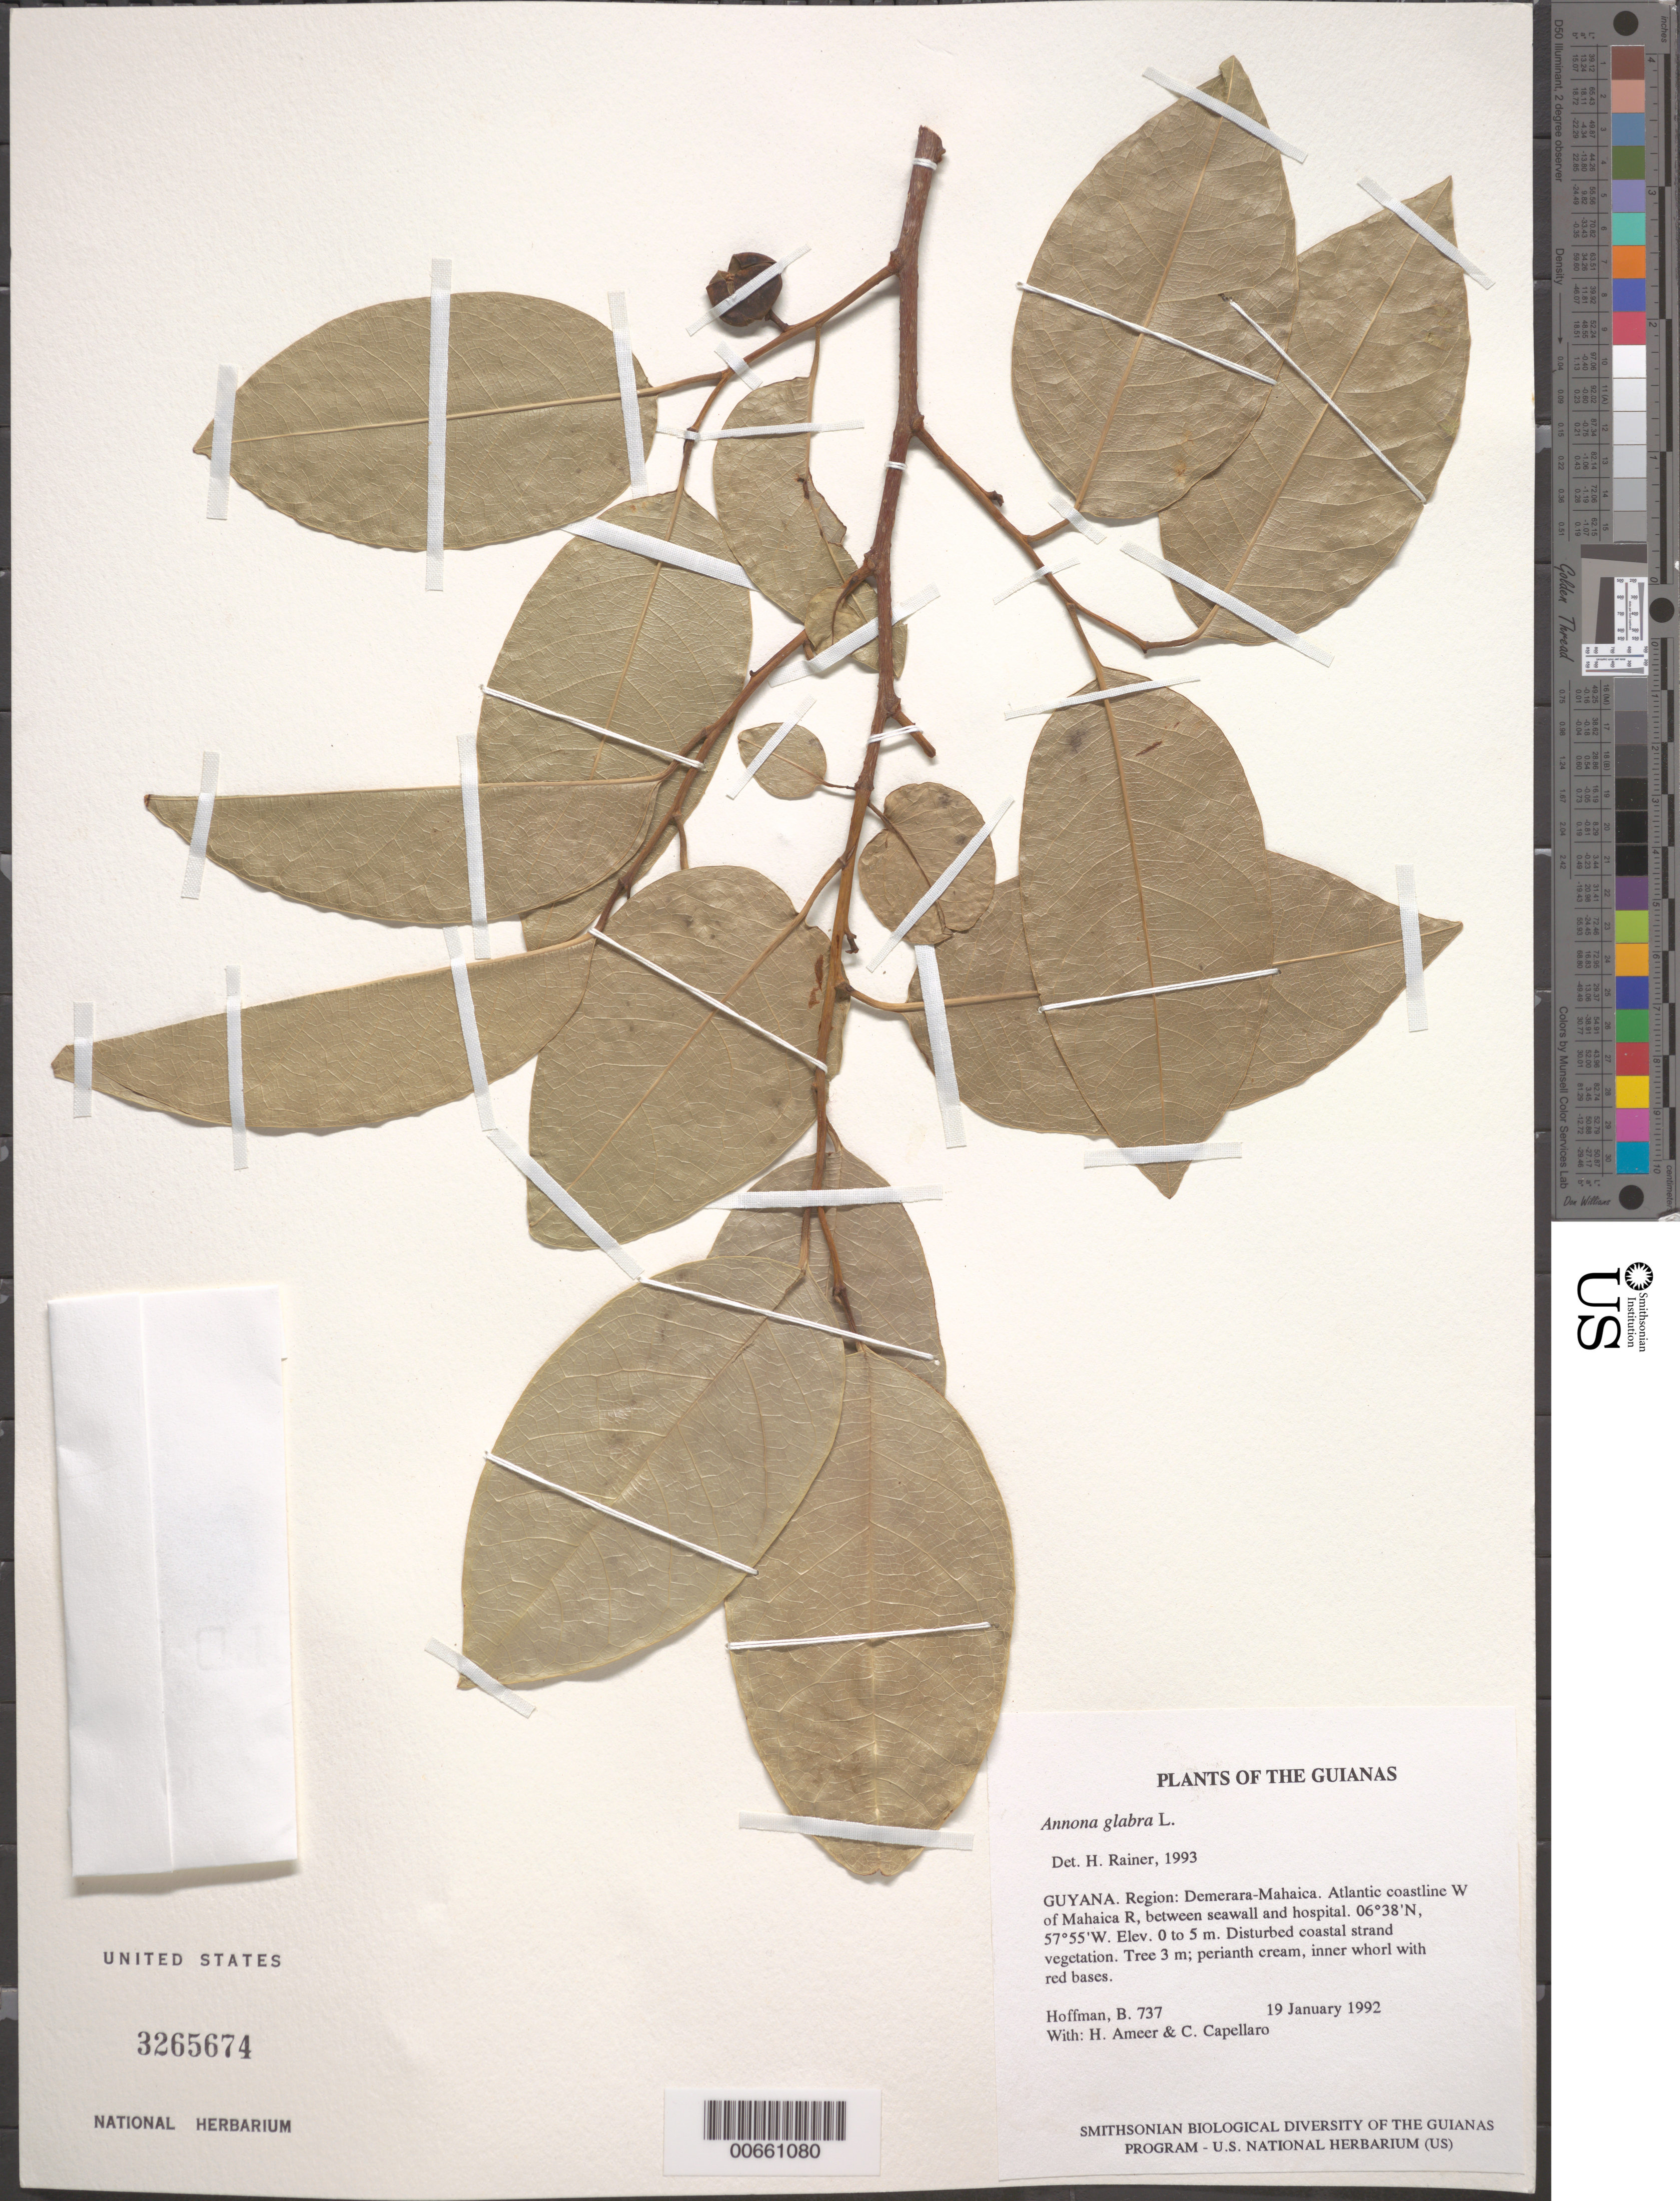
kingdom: Plantae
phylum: Tracheophyta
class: Magnoliopsida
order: Magnoliales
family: Annonaceae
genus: Annona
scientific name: Annona glabra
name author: L.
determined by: Rainer, H.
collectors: B. Hoffman, H. Ameer & C. Capellaro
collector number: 737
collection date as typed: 19 January 1992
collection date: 1992-01-19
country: Guyana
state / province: Demerara-Mahaica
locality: Atlantic coastline W of Mahaica R., between seawall and hospital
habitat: Disturbed coastal strand vegetation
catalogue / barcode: US 3265674